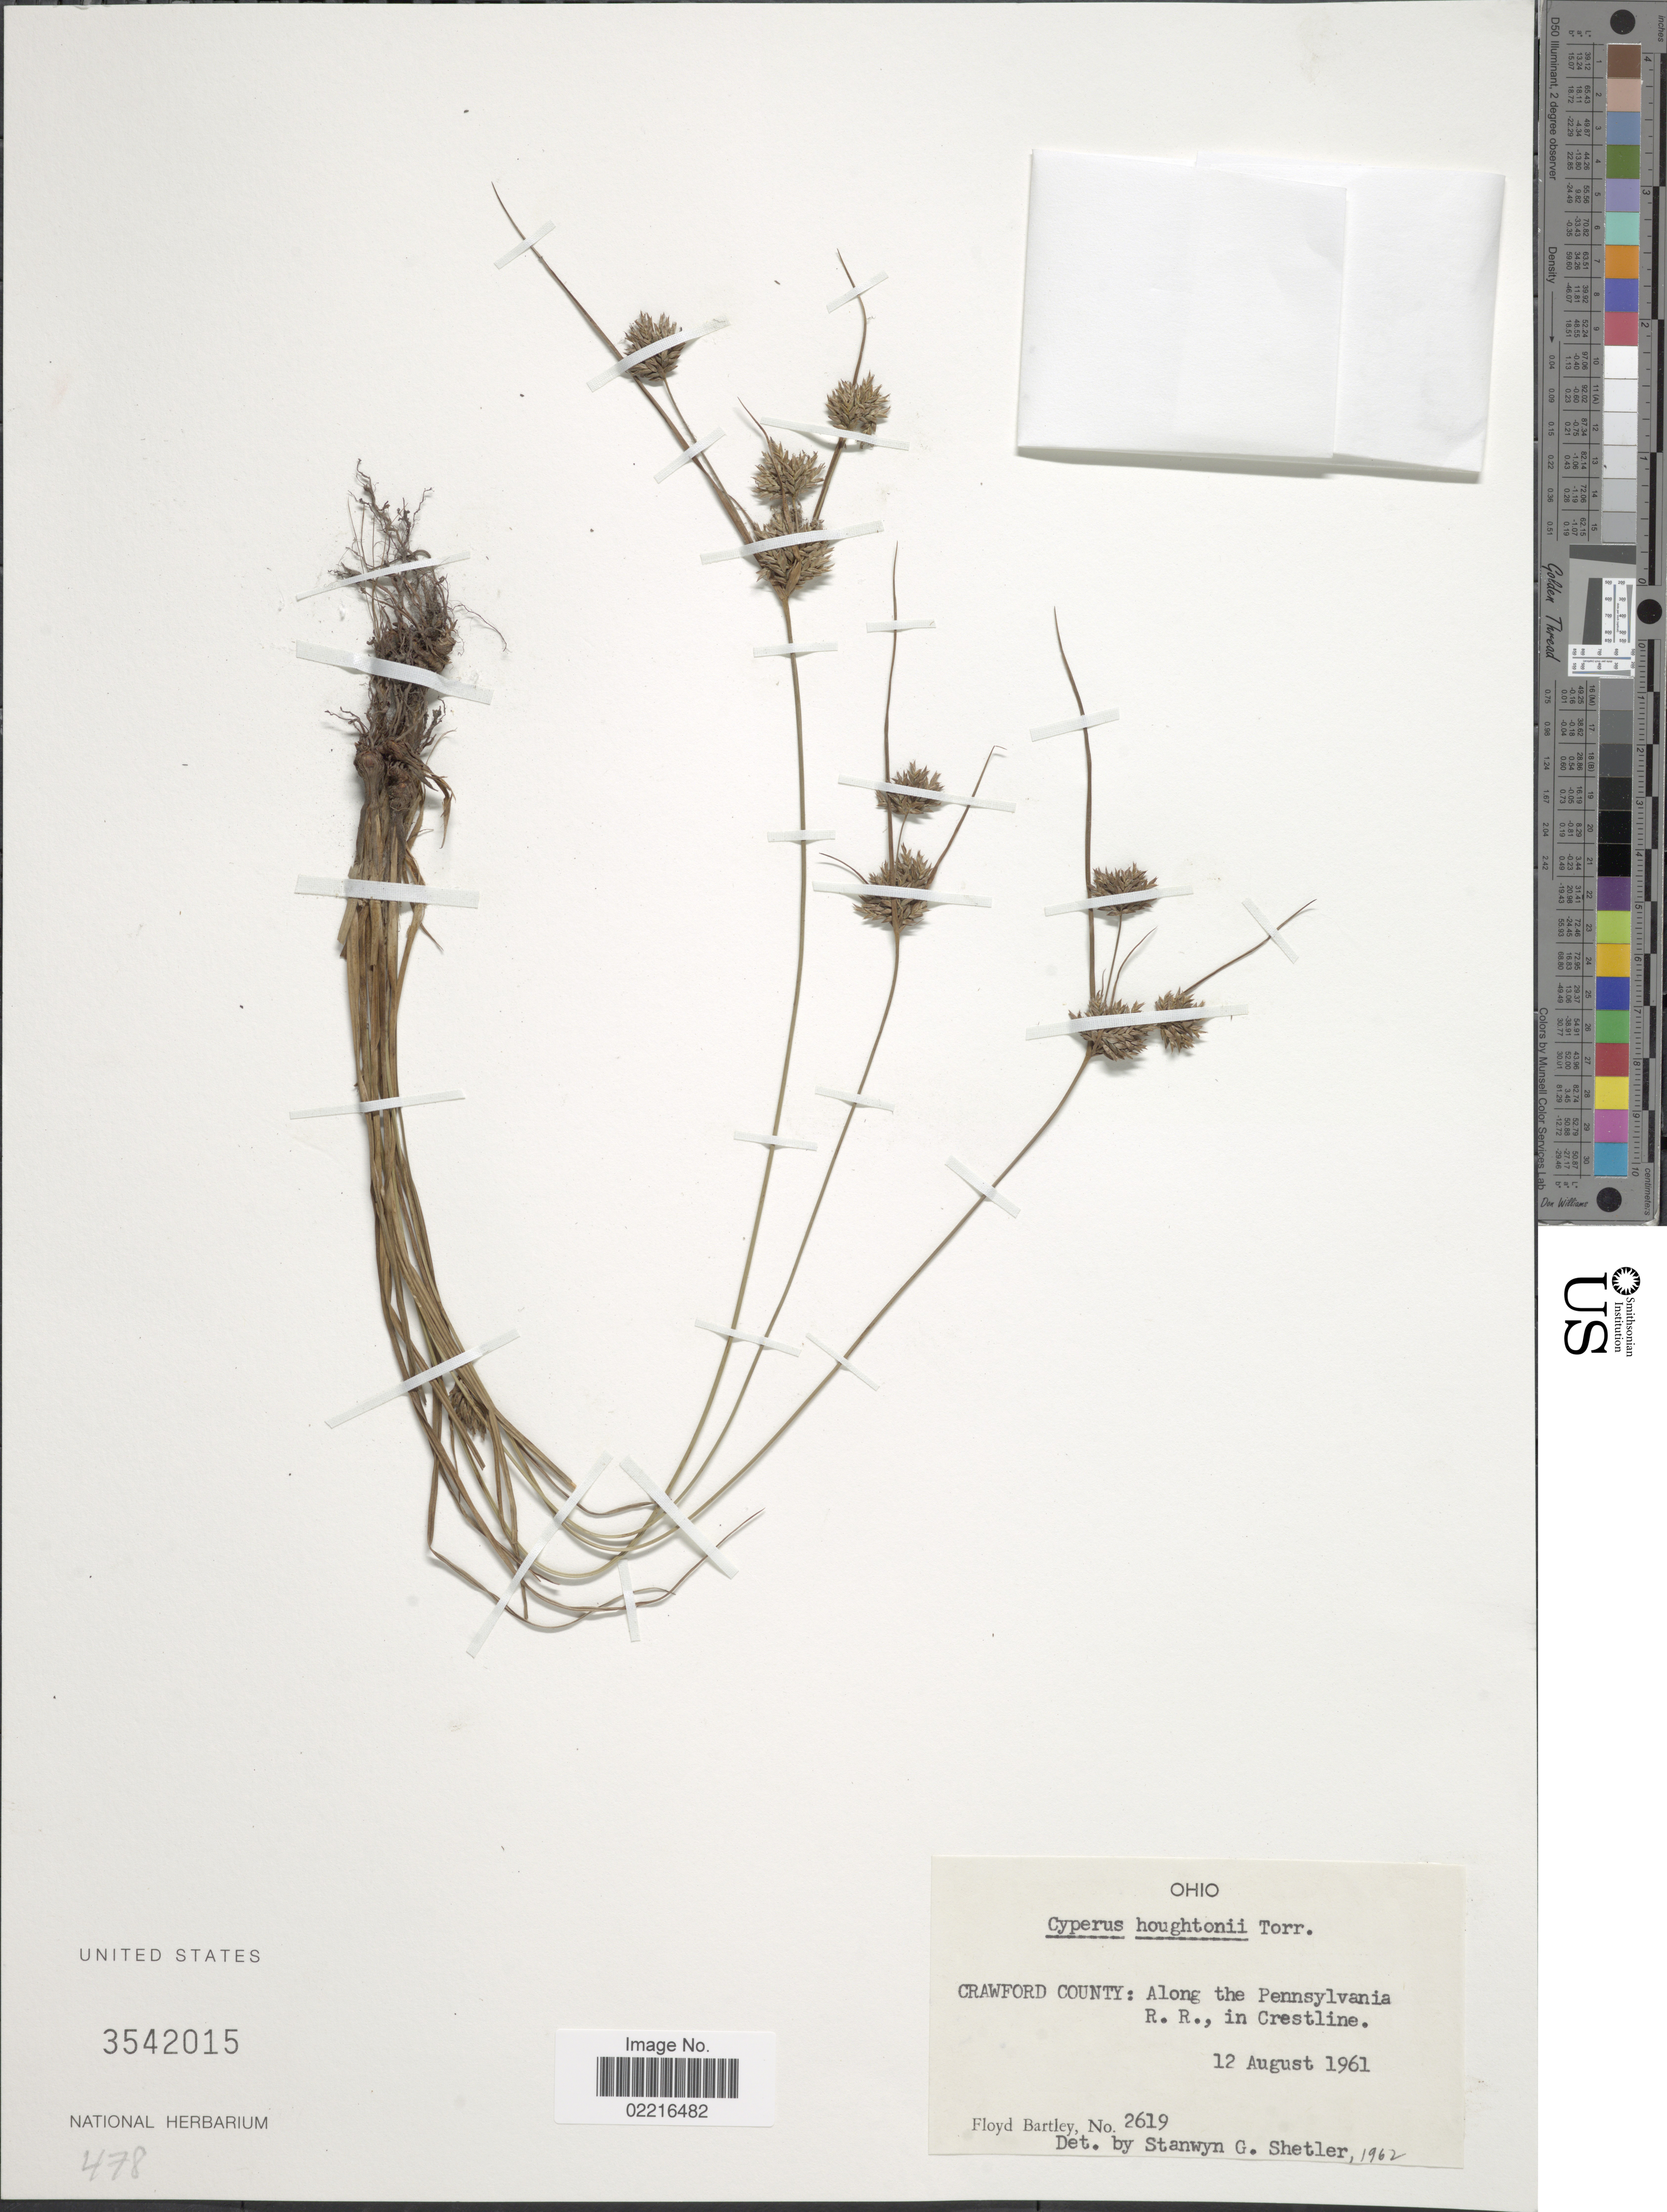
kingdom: Plantae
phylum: Tracheophyta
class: Liliopsida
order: Poales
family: Cyperaceae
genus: Cyperus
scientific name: Cyperus houghtonii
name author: Torr.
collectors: F. Bartley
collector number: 2619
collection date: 1961-08-12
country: United States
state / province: Ohio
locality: Crawford County, along the Pennsylvania R.R., in Crestline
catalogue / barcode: US 3542015